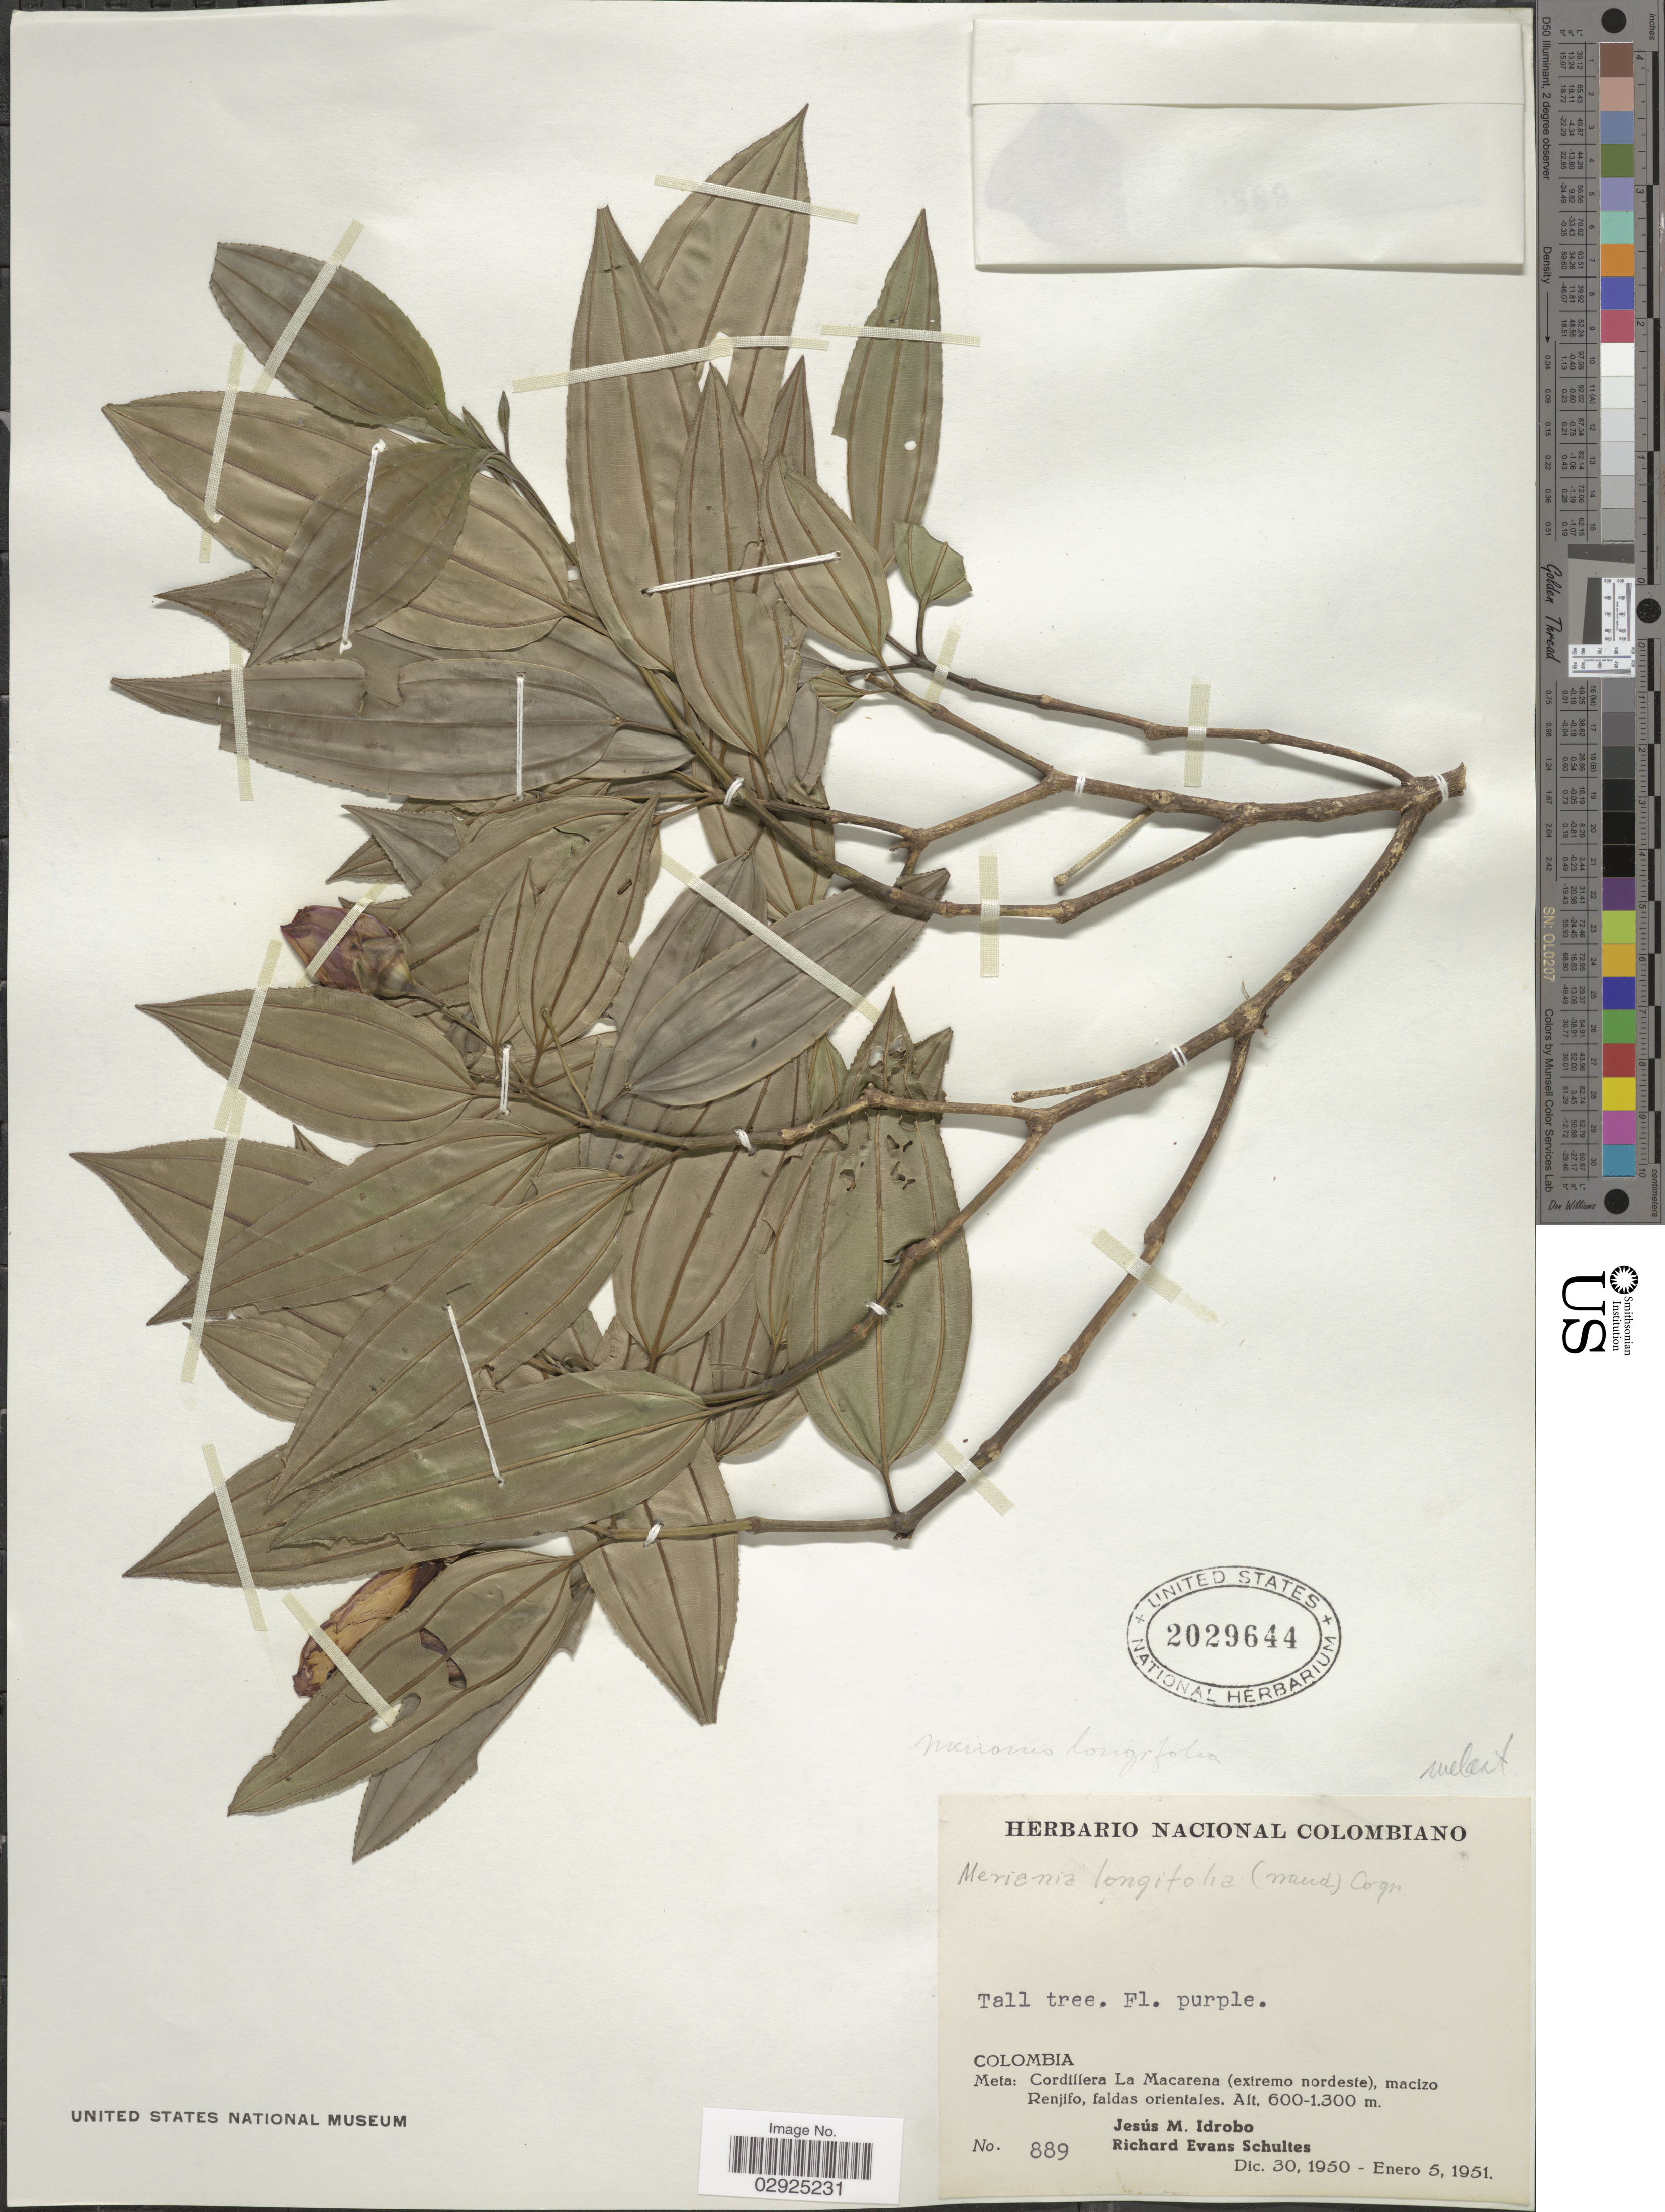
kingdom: Plantae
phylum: Tracheophyta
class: Magnoliopsida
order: Myrtales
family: Melastomataceae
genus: Meriania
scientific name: Meriania longifolia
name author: (Naudin) Cogn.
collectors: J. M. Idrobo & R. E. Schultes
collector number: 889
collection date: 1950-12-30/1951-01-05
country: Colombia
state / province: Meta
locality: Cordillera La Macarena (extremo nordeste), macizo Renjifo, faldas orientales.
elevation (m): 600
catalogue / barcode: US 2029644